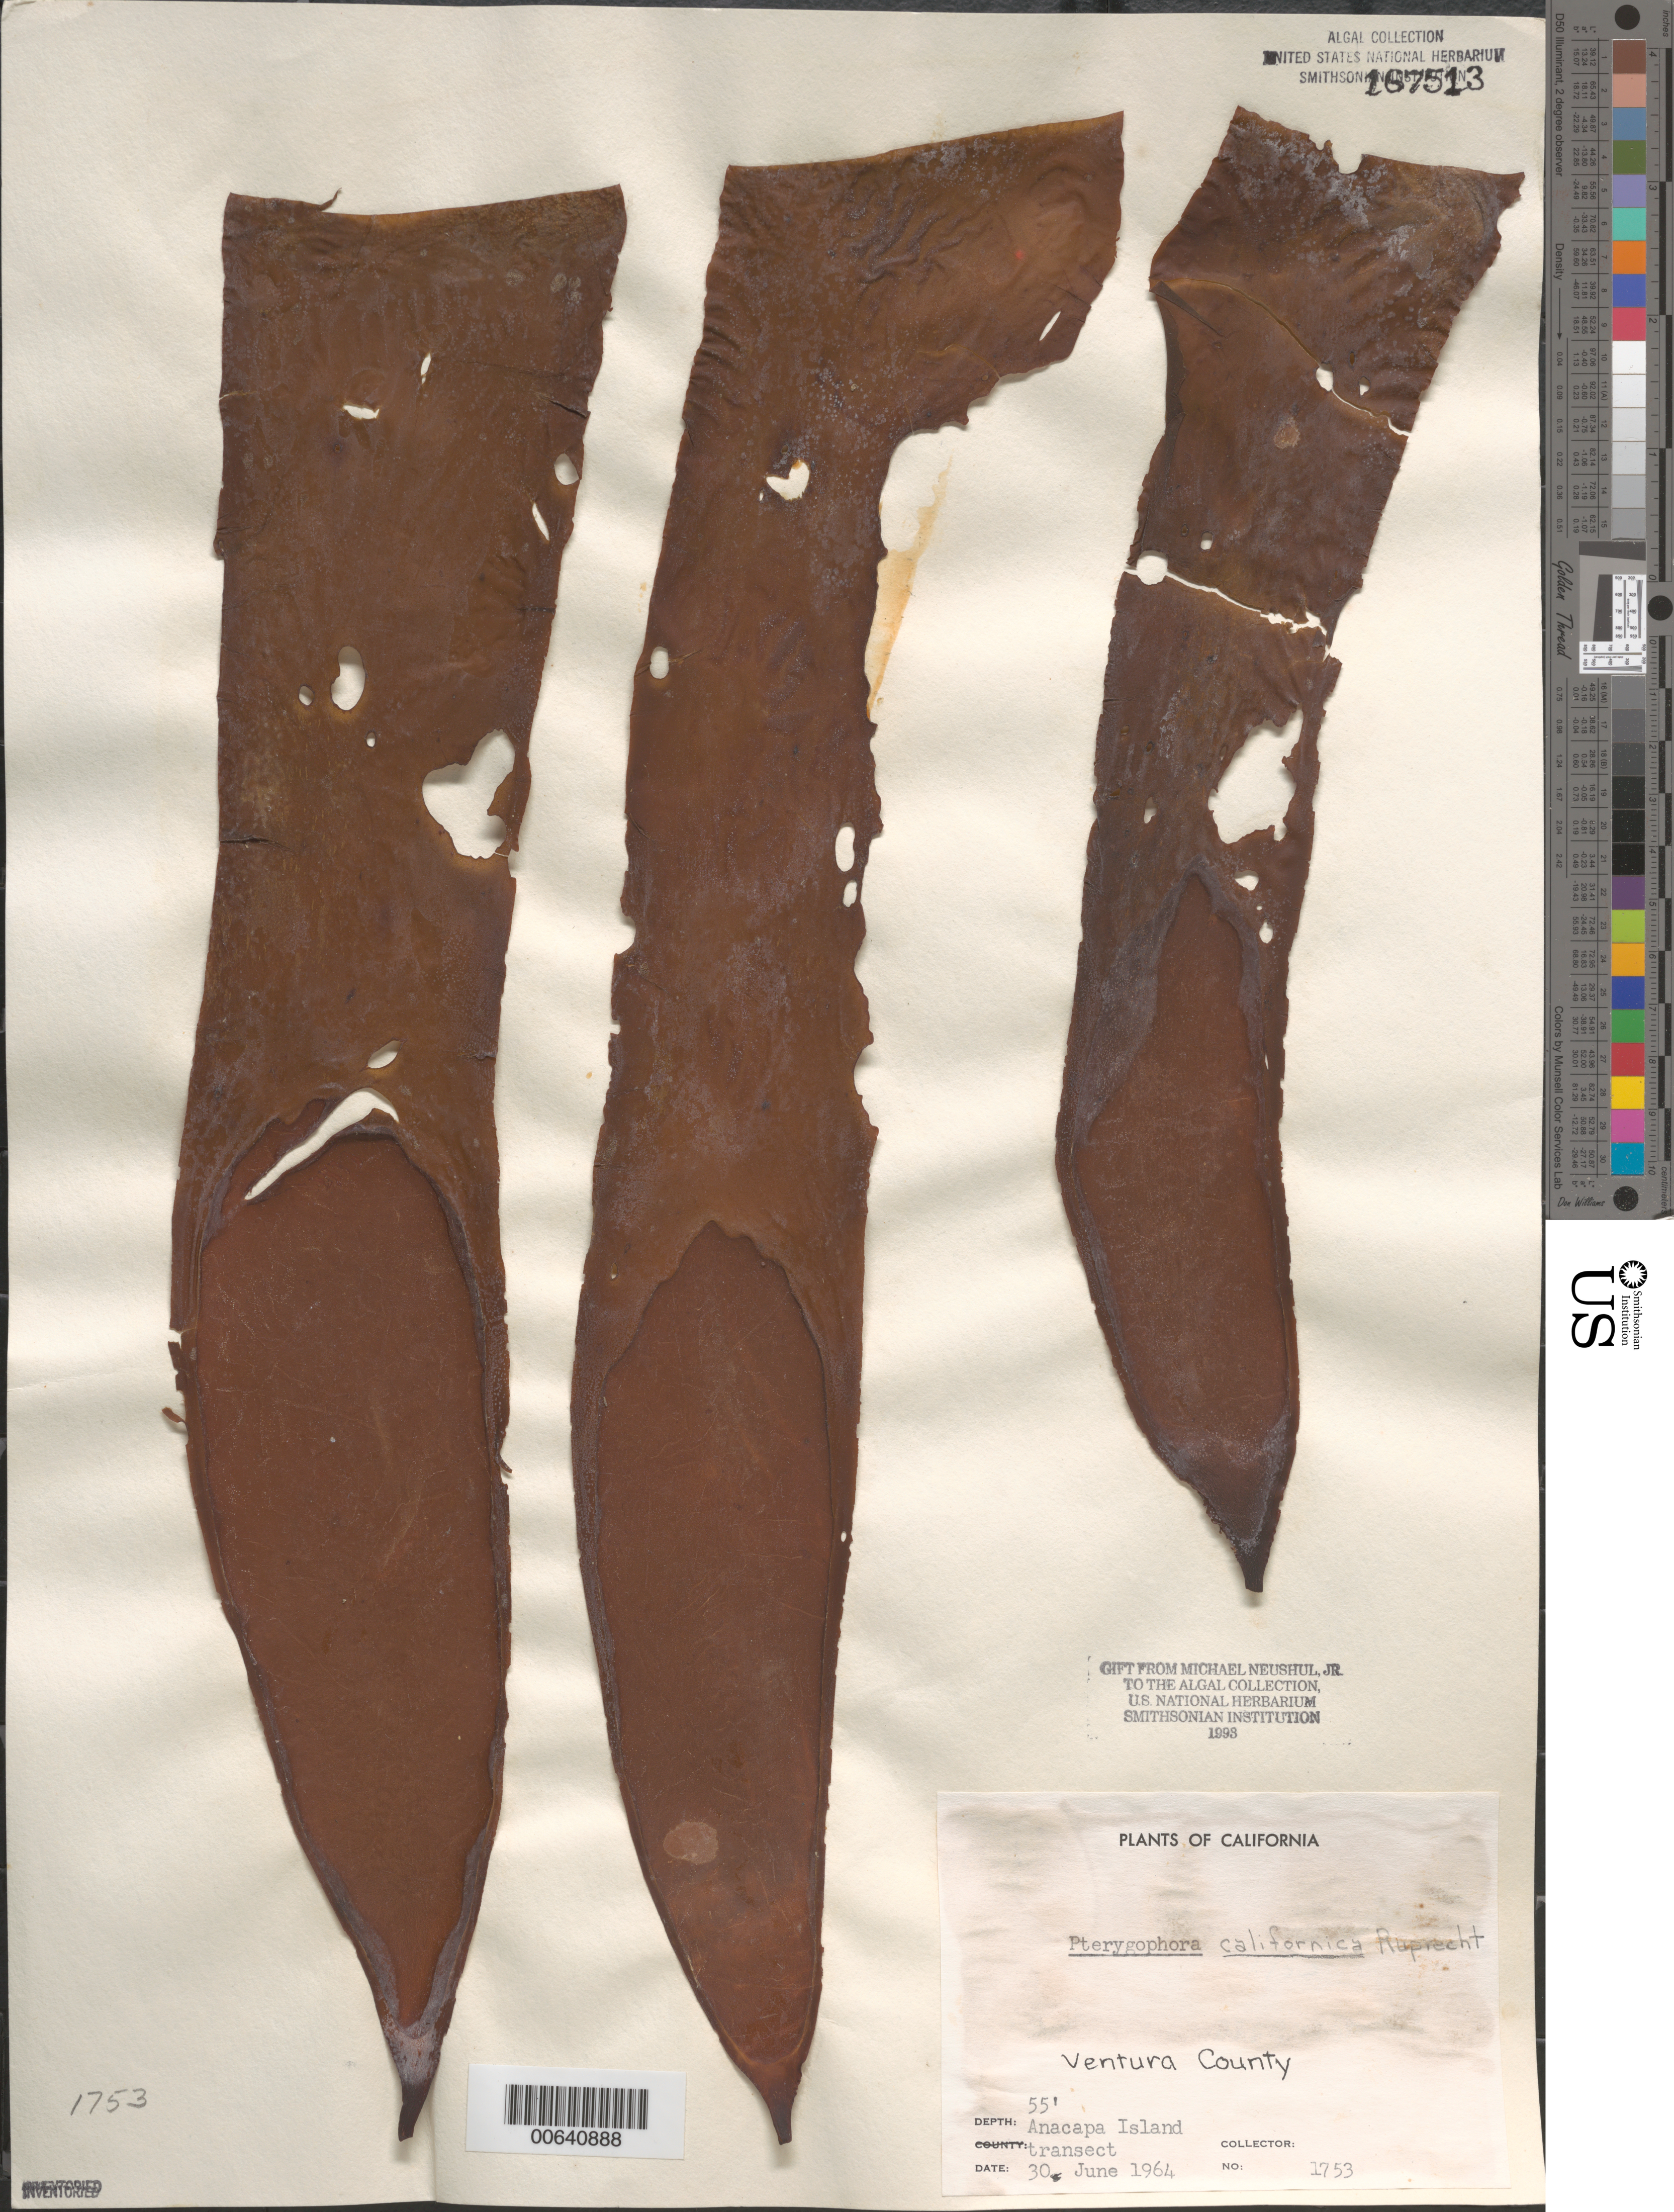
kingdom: Chromista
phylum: Ochrophyta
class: Phaeophyceae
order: Laminariales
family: Alariaceae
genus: Pterygophora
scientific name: Pterygophora californica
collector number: Neushul 1753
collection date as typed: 30 Jun 1964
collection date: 1964-06-30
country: United States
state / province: California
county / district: Ventura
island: Anacapa Island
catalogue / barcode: US 167513